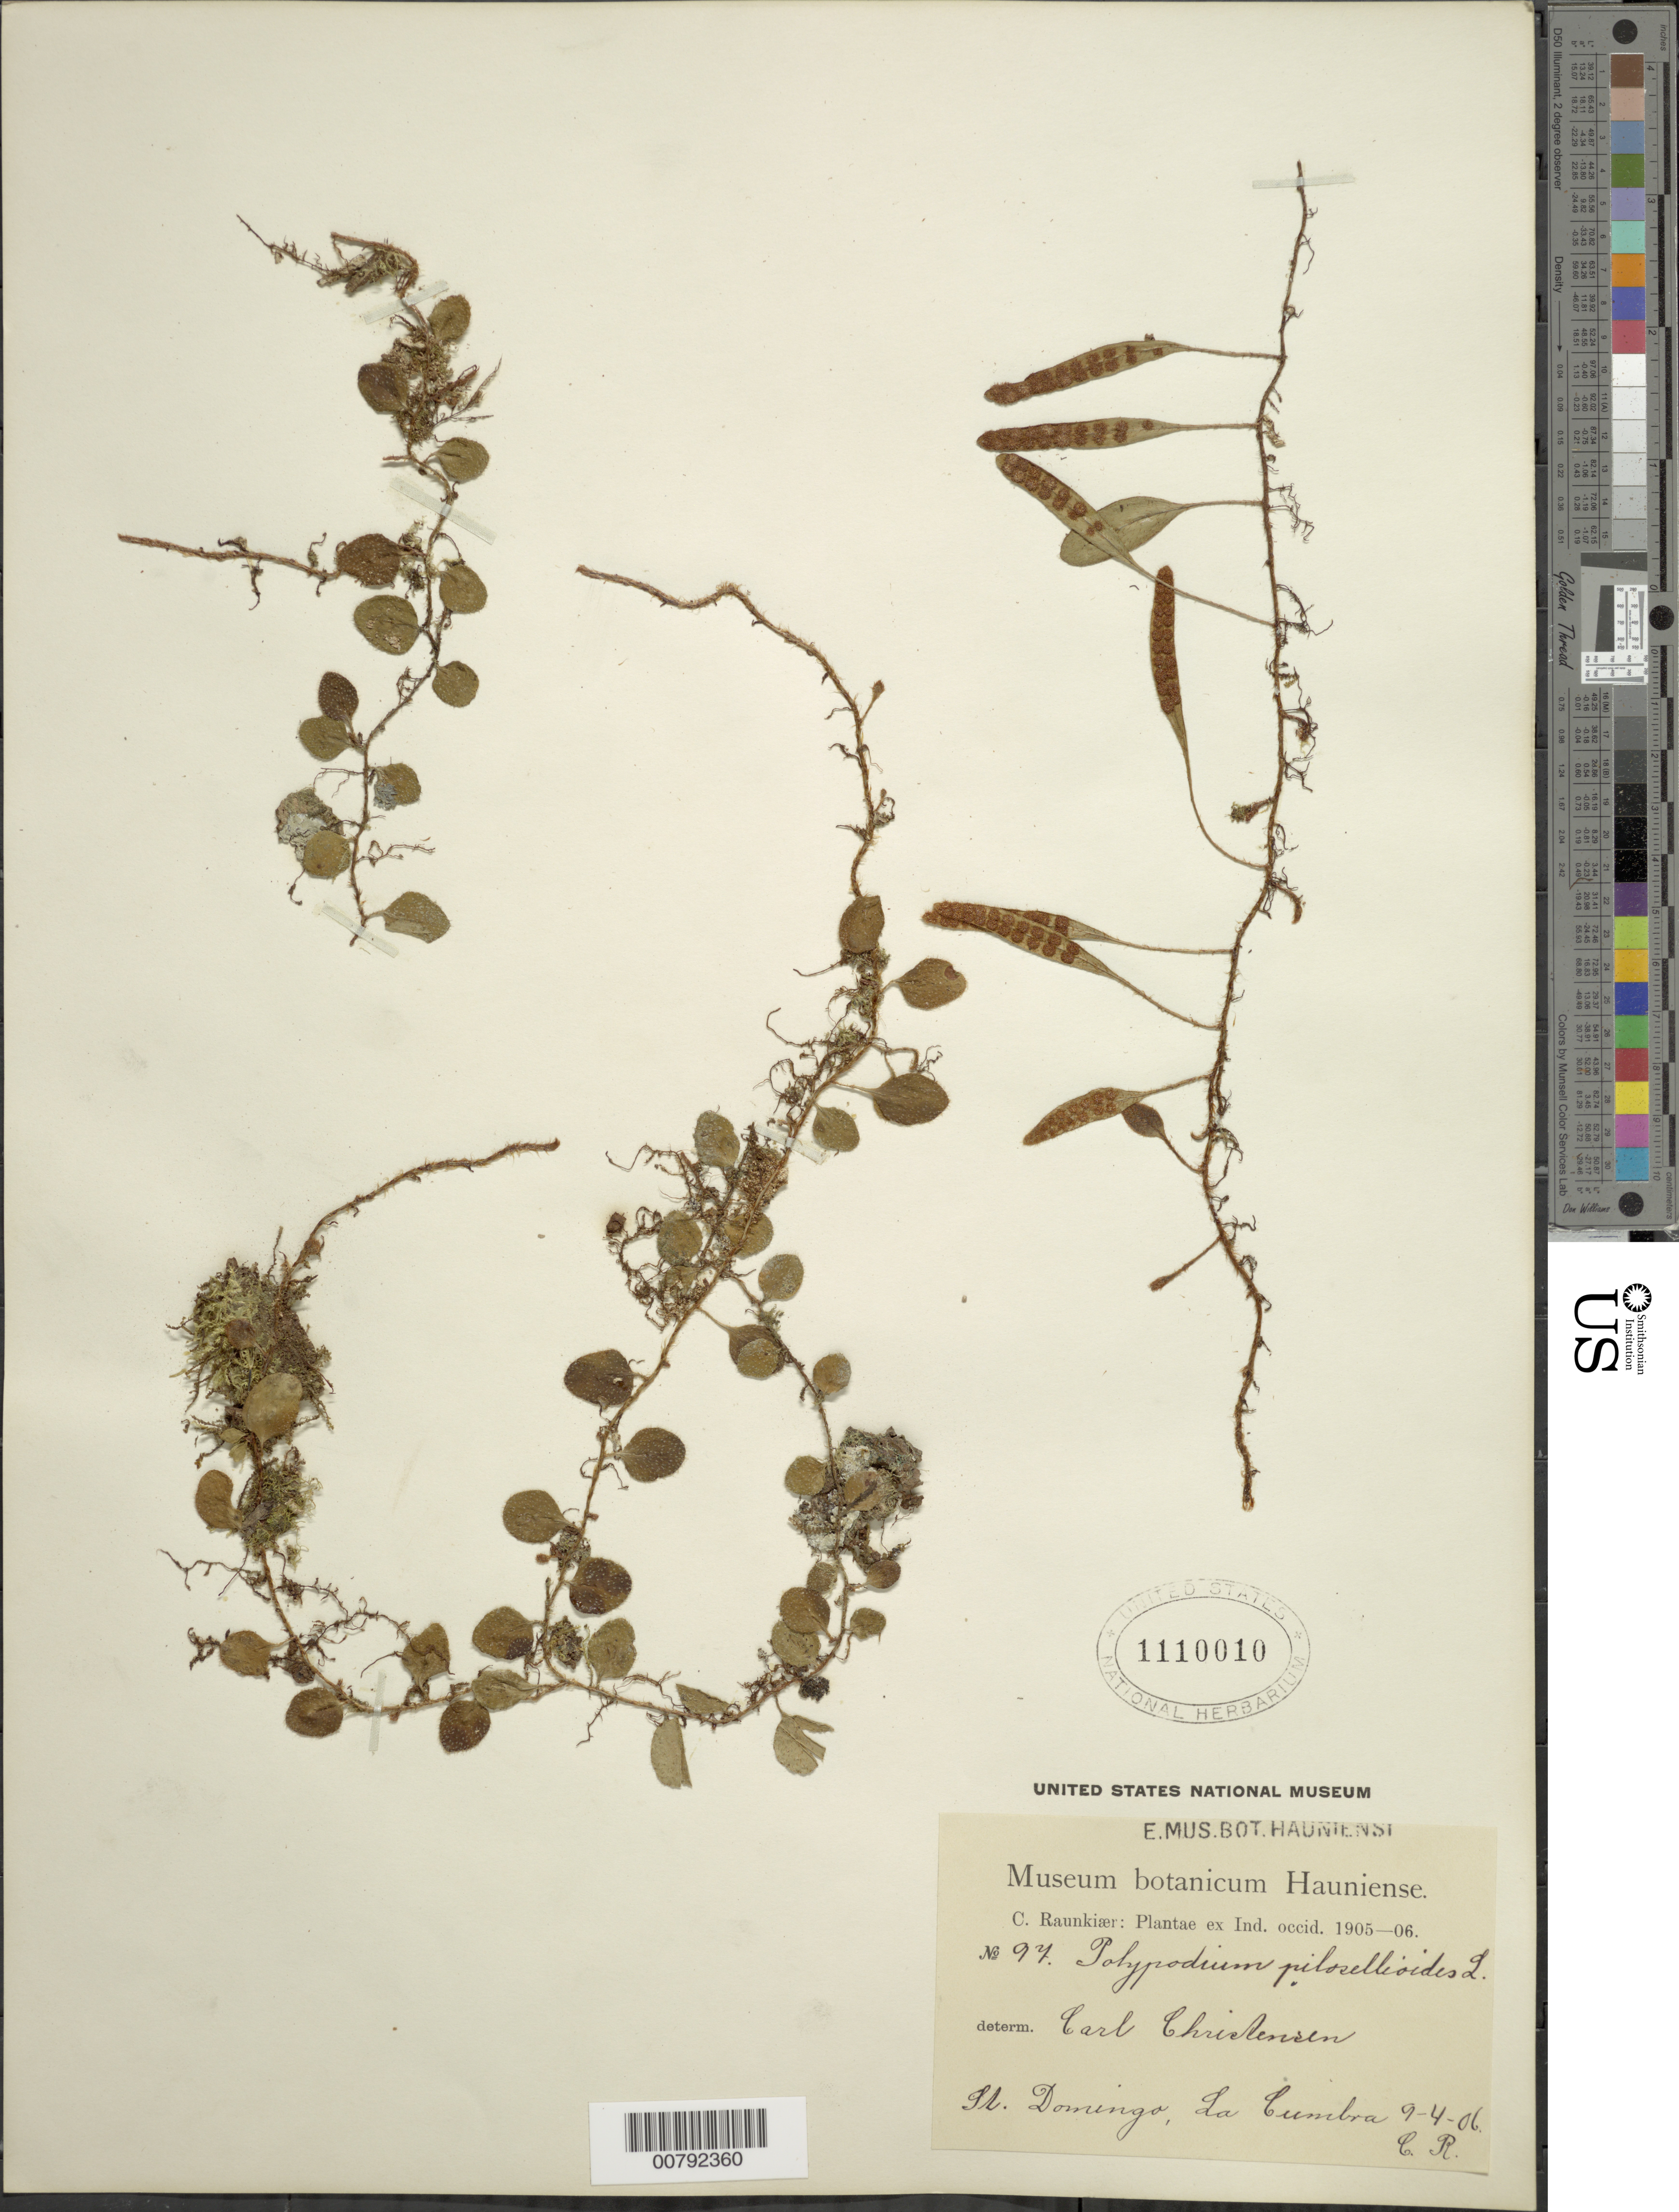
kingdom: Plantae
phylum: Tracheophyta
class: Polypodiopsida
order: Polypodiales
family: Polypodiaceae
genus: Microgramma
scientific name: Microgramma piloselloides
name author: (L.) Copel.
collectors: C. C. Raunkiaer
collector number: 97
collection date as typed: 09 Apr 1906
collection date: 1906-04-09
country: Dominican Republic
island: Hispaniola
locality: La Cumbra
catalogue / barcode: US 1110010